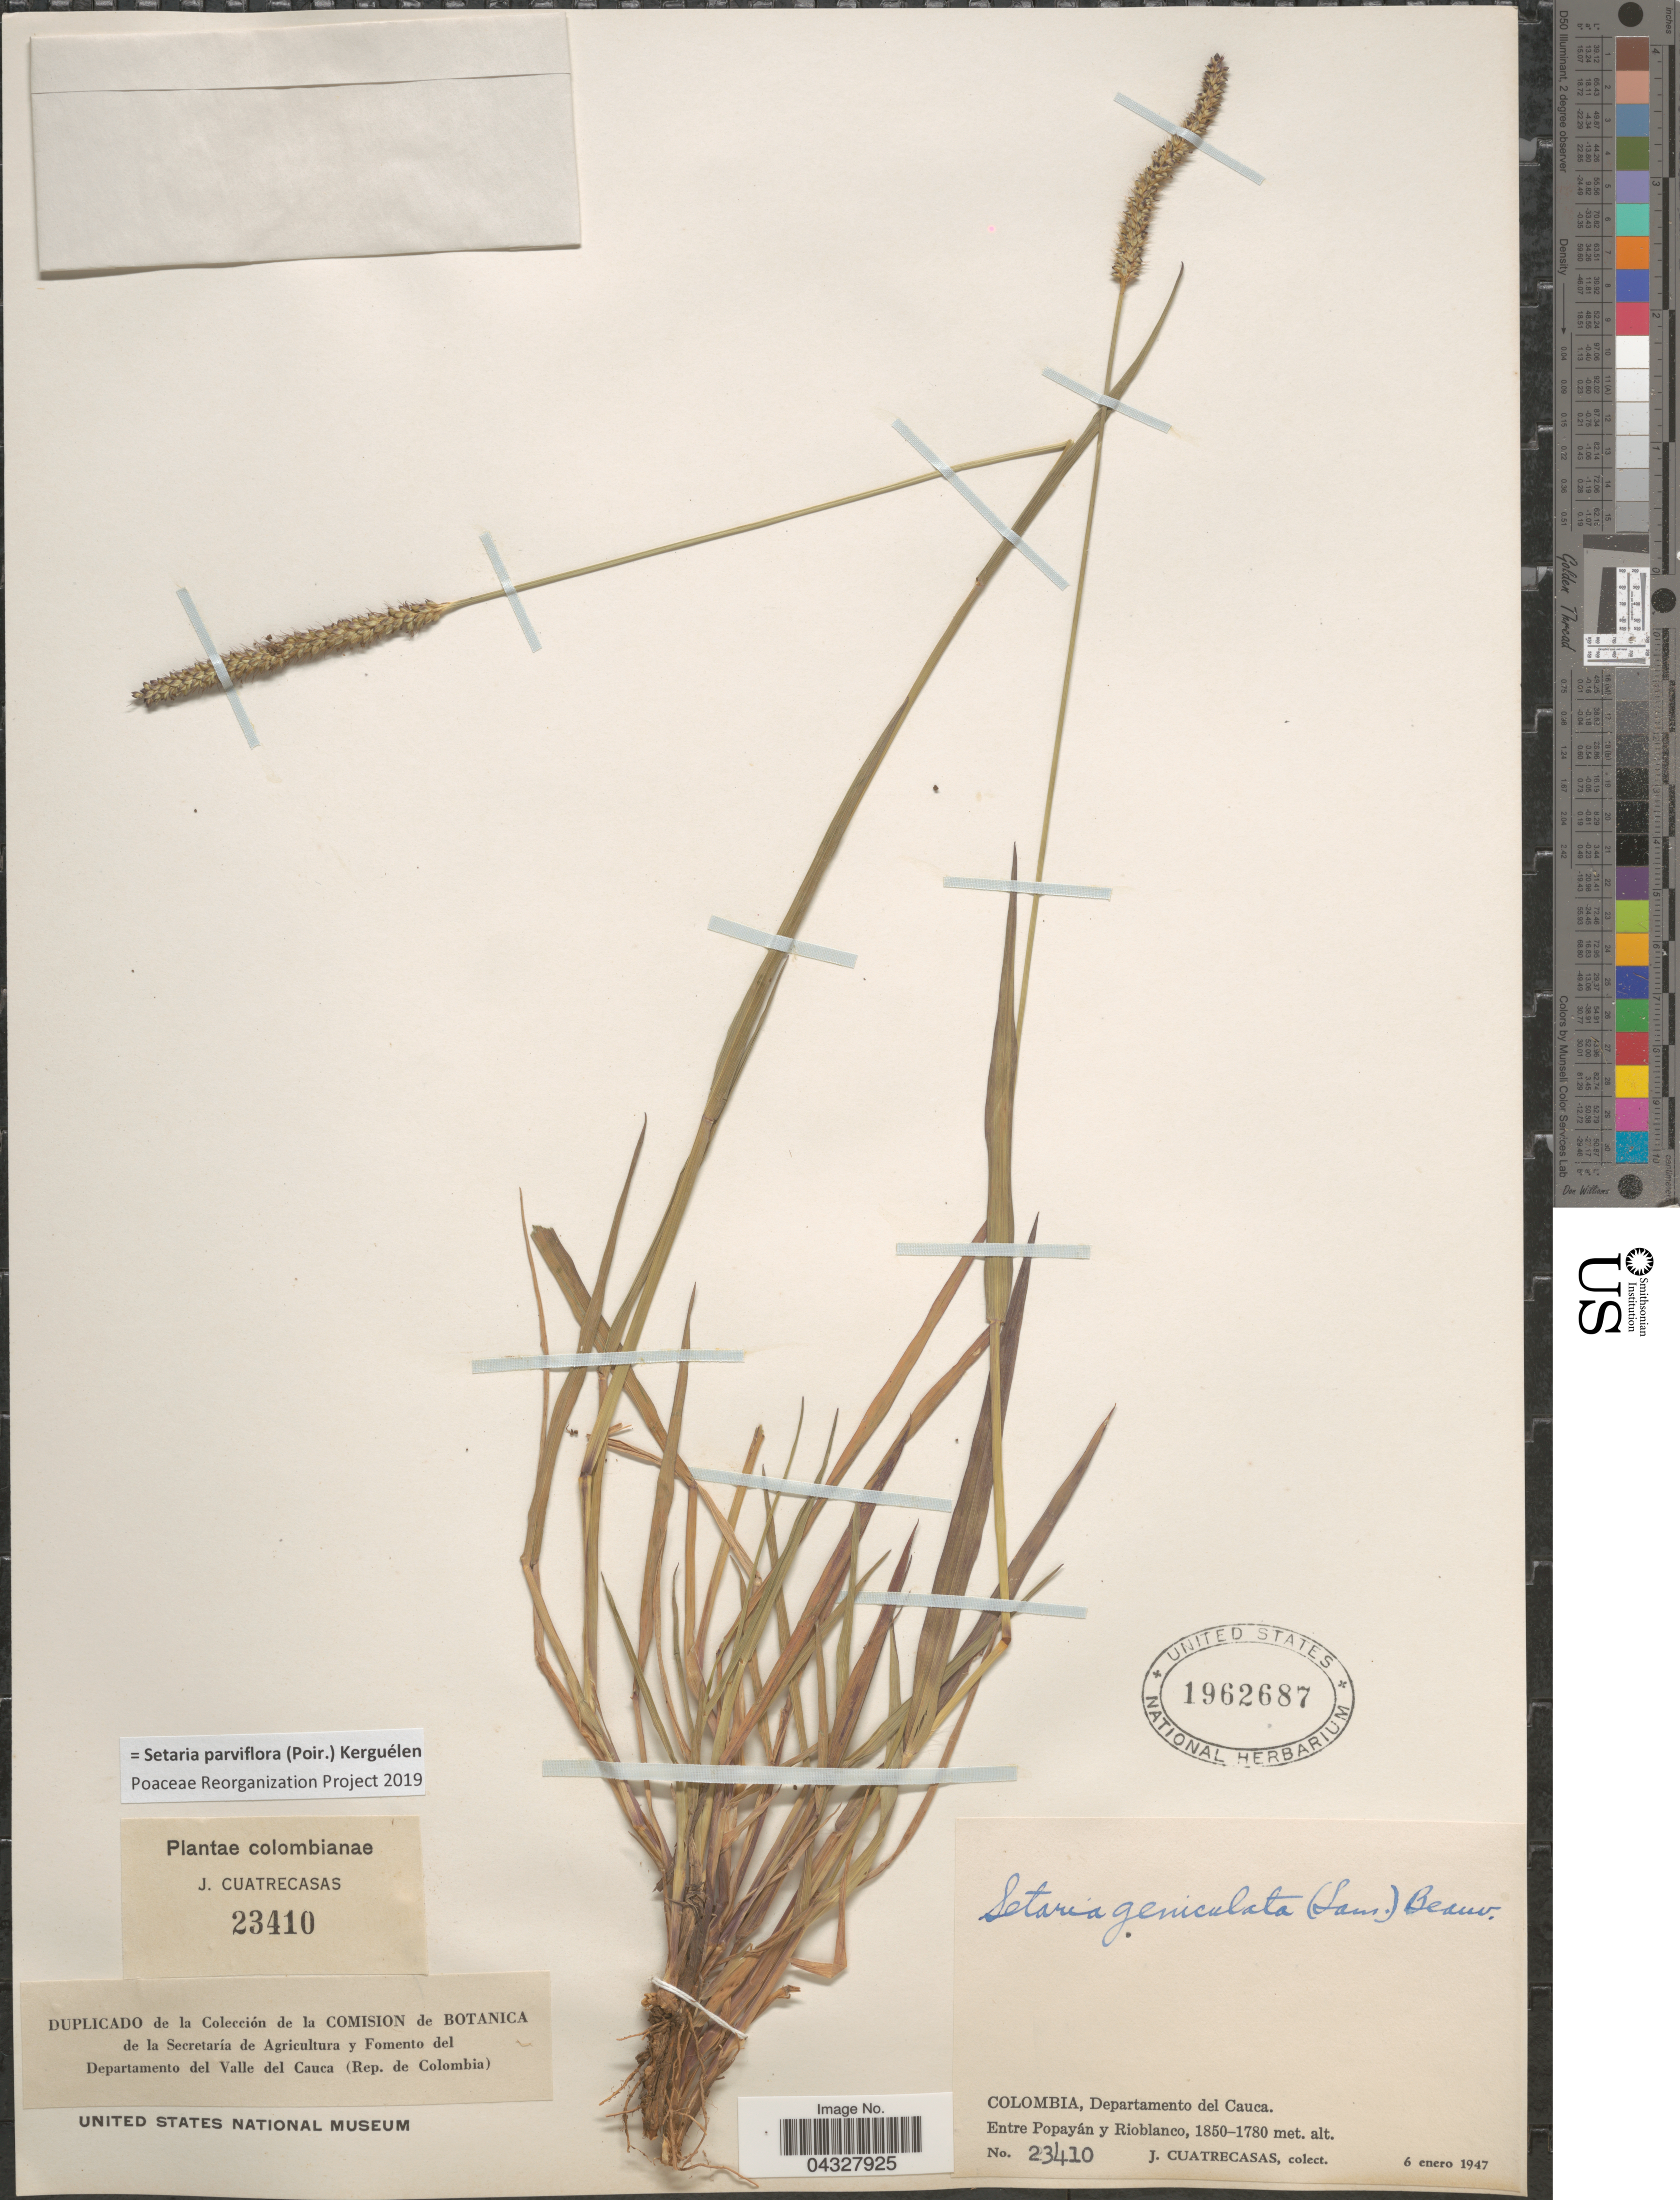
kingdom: Plantae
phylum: Tracheophyta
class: Liliopsida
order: Poales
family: Poaceae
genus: Setaria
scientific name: Setaria parviflora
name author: (Poir.) Kerguélen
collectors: J. Cuatrecasas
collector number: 23410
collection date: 1947-01-06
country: Colombia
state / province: Cauca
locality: Departamento del Cauca. Entre Popayán y Rioblanco.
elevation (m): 1780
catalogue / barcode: US 1962687